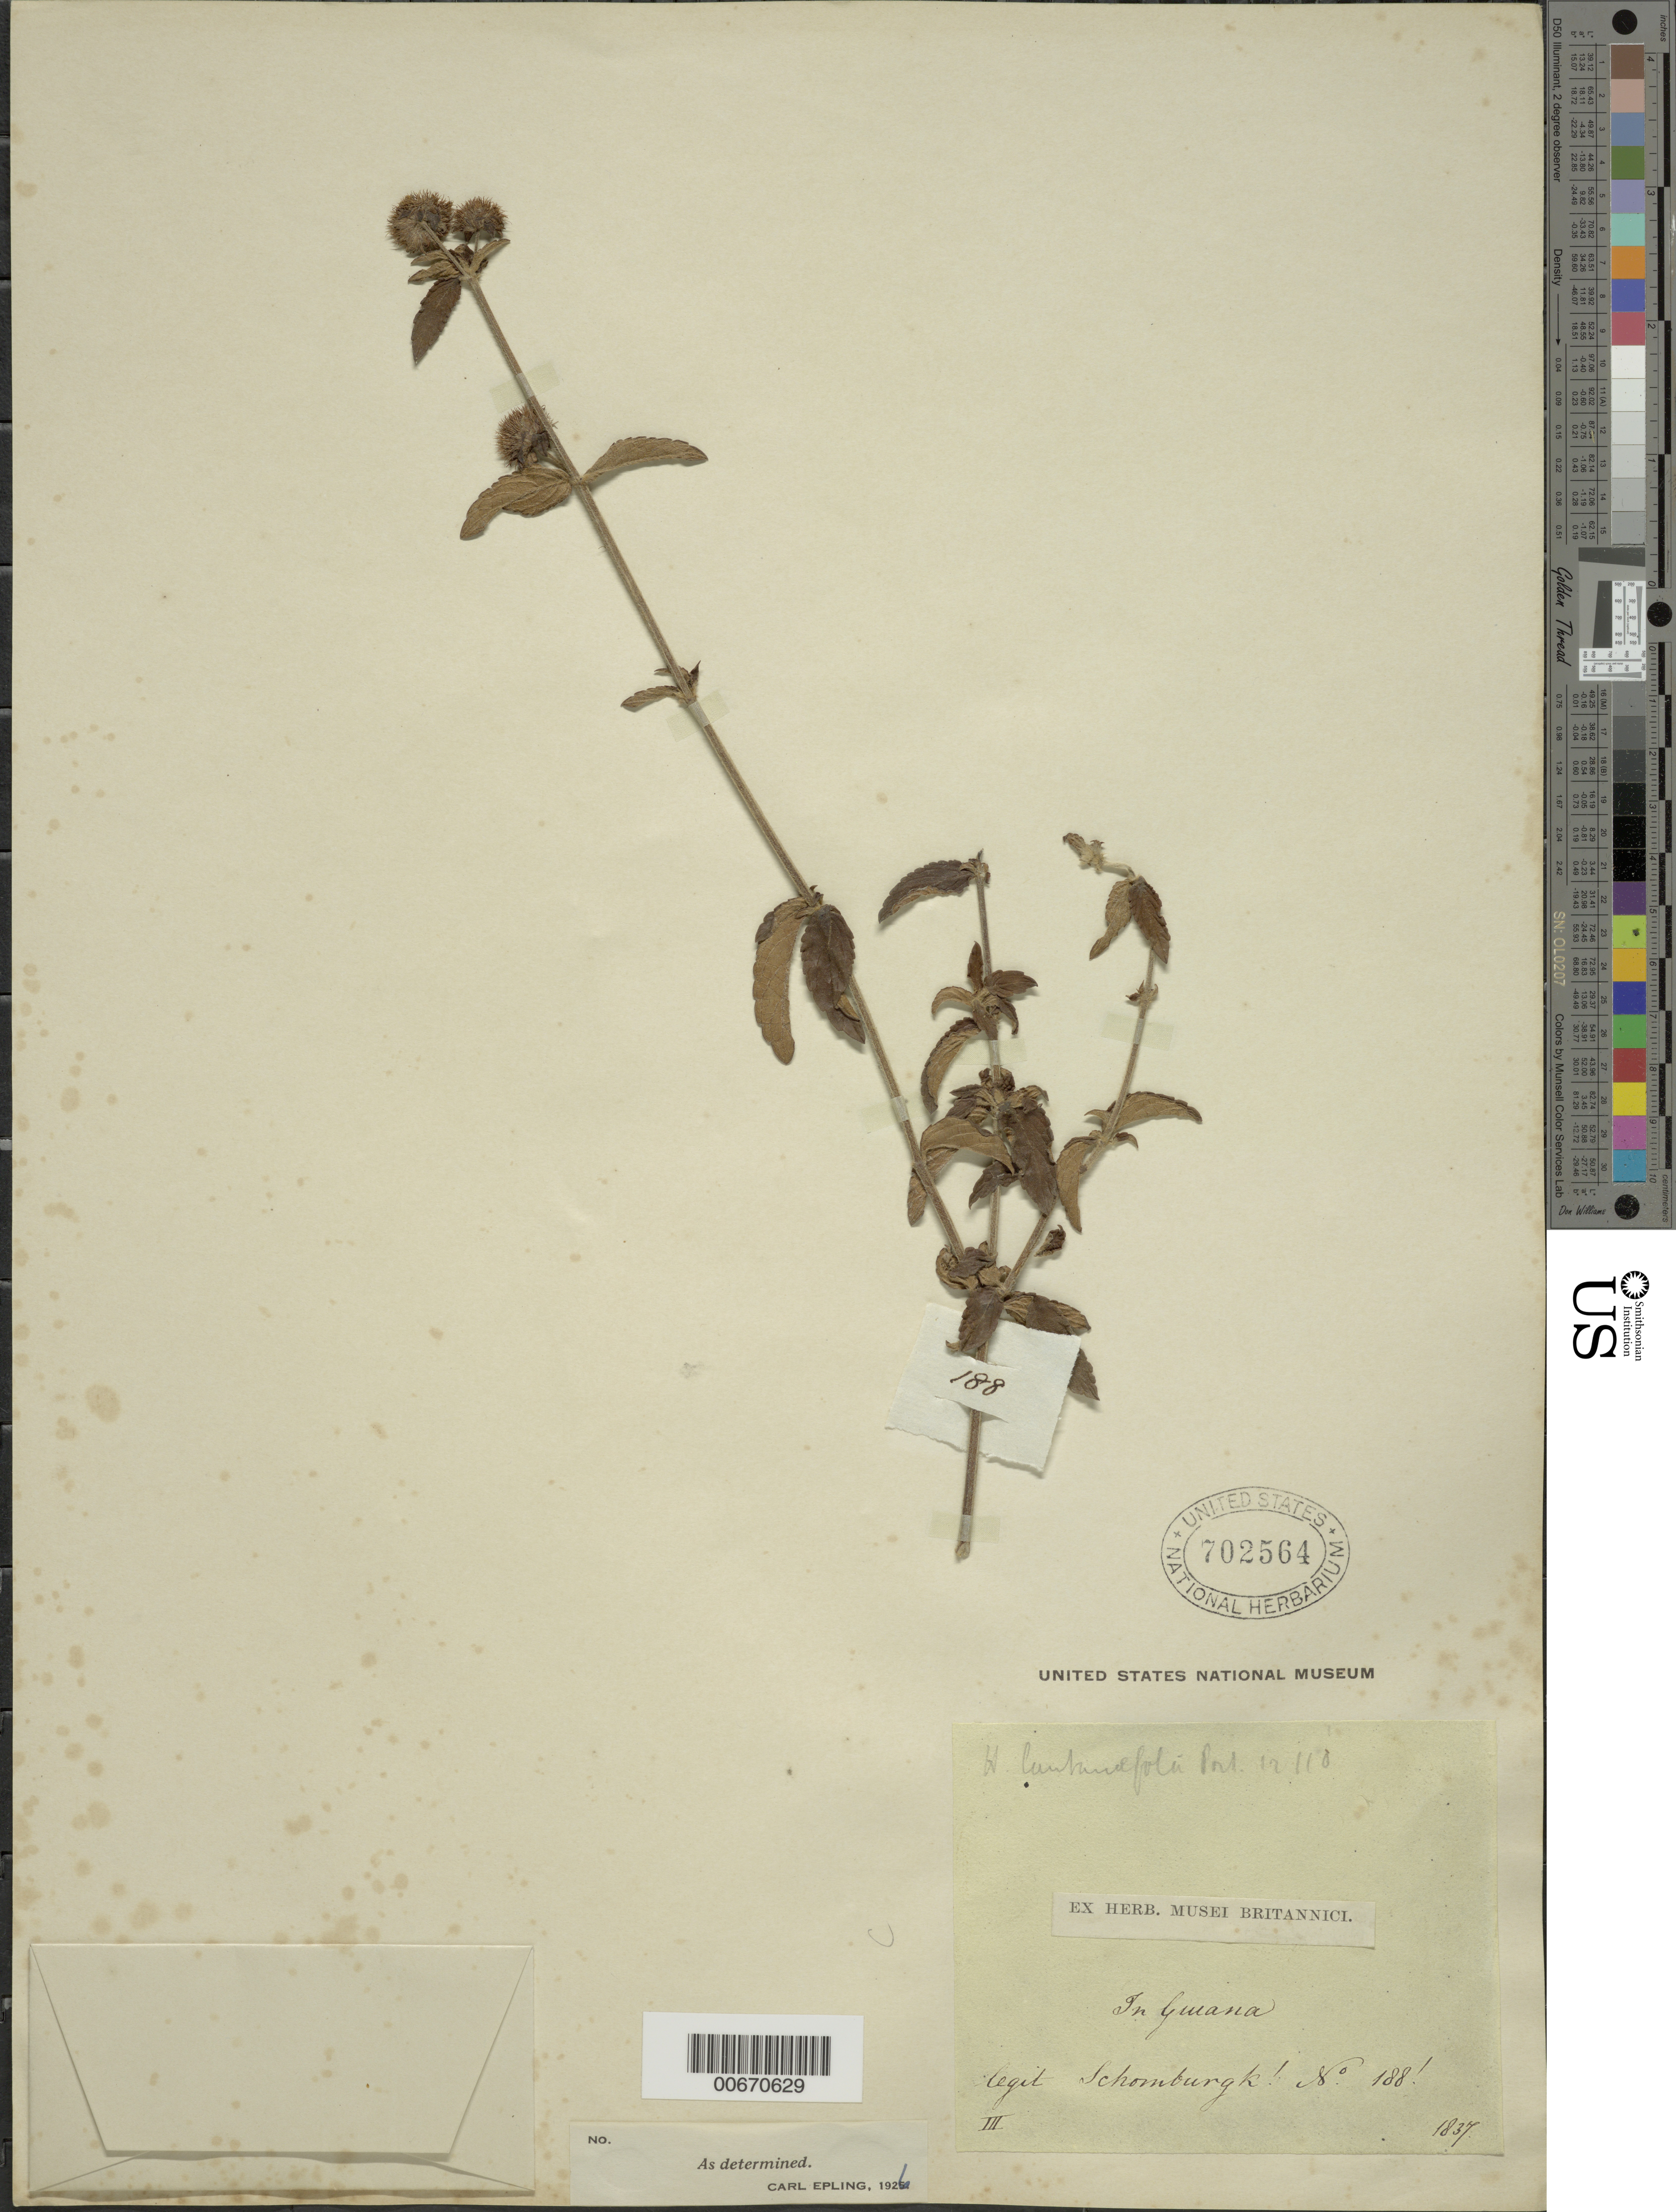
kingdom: Plantae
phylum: Tracheophyta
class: Magnoliopsida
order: Lamiales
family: Lamiaceae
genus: Hyptis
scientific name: Hyptis lantanifolia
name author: Poit.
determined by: Epling, C. C.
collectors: R. H. Schomburgk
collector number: I 188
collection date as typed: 1837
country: Guyana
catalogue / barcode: US 702564